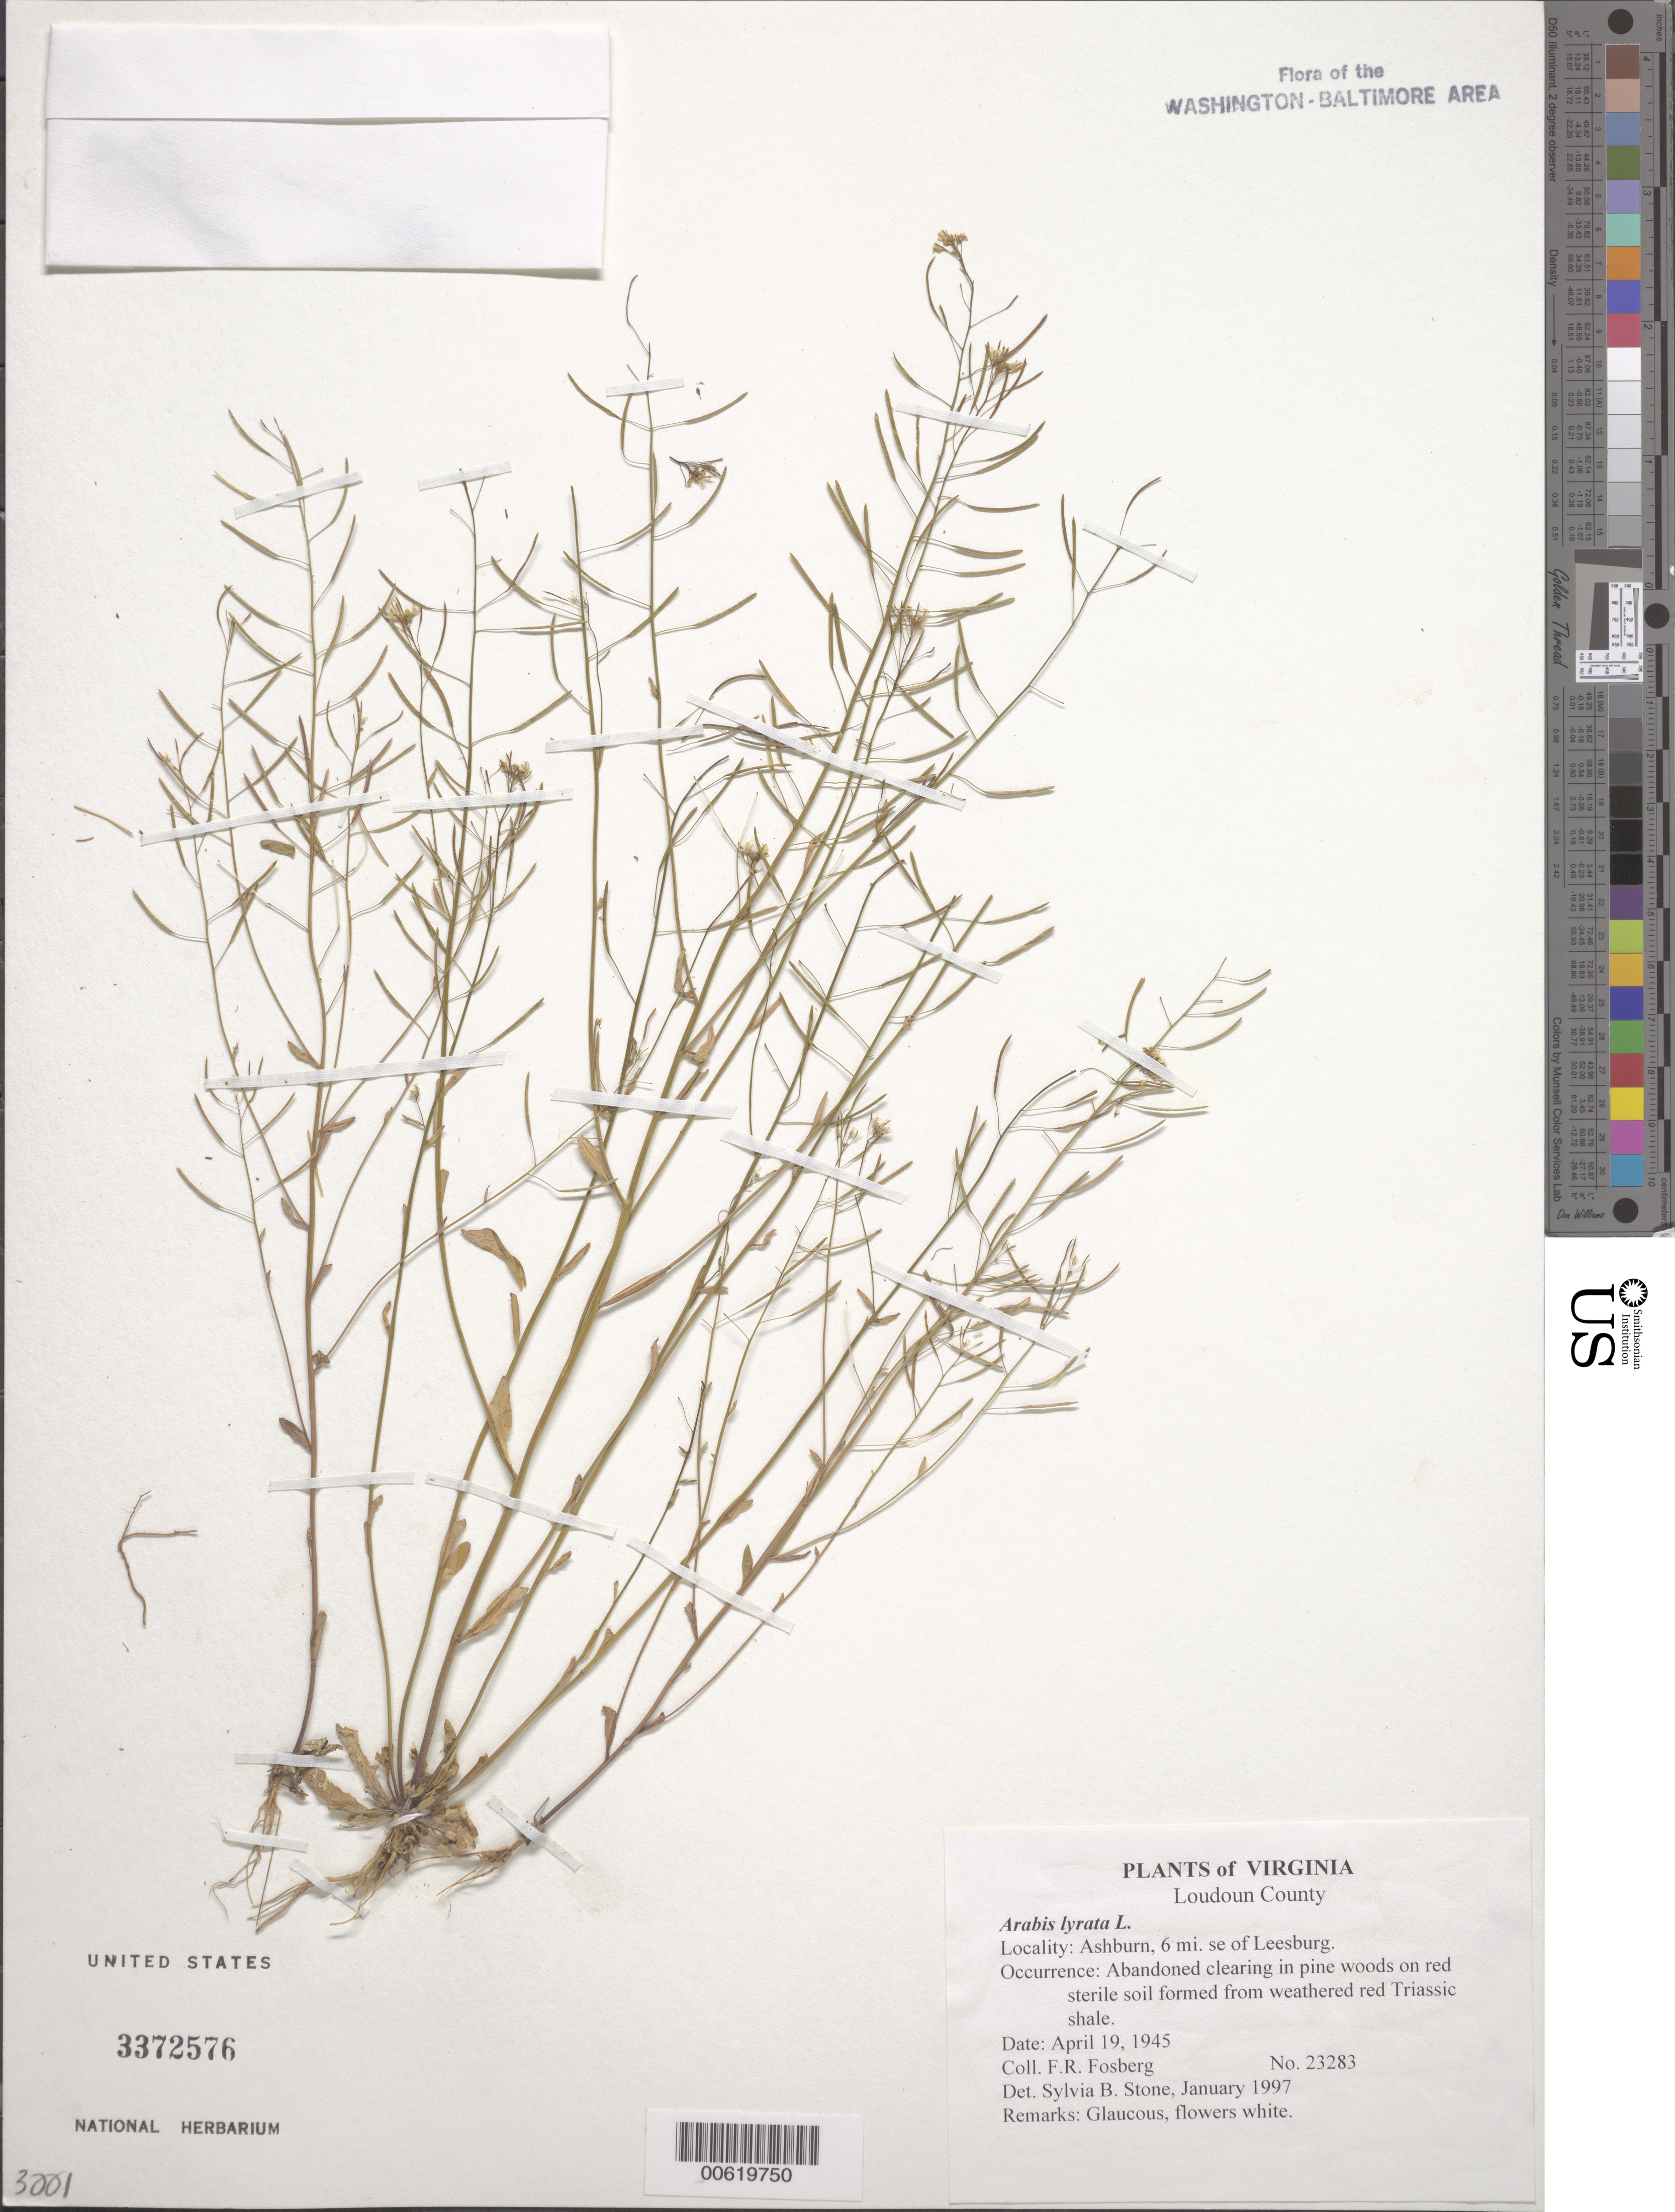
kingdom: Plantae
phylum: Tracheophyta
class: Magnoliopsida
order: Brassicales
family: Brassicaceae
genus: Arabidopsis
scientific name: Arabidopsis lyrata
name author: (L.) O'Kane & Al-Shehbaz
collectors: F. R. Fosberg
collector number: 23283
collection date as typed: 19 Apr 1945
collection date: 1945-04-19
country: United States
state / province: Virginia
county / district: Loudoun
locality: Ashburn, 6 mi. SE of Leesburg.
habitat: Abandoned clearing in pine woods on red sterile soil formed from weathered red Triassic shale.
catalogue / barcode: US 3372576